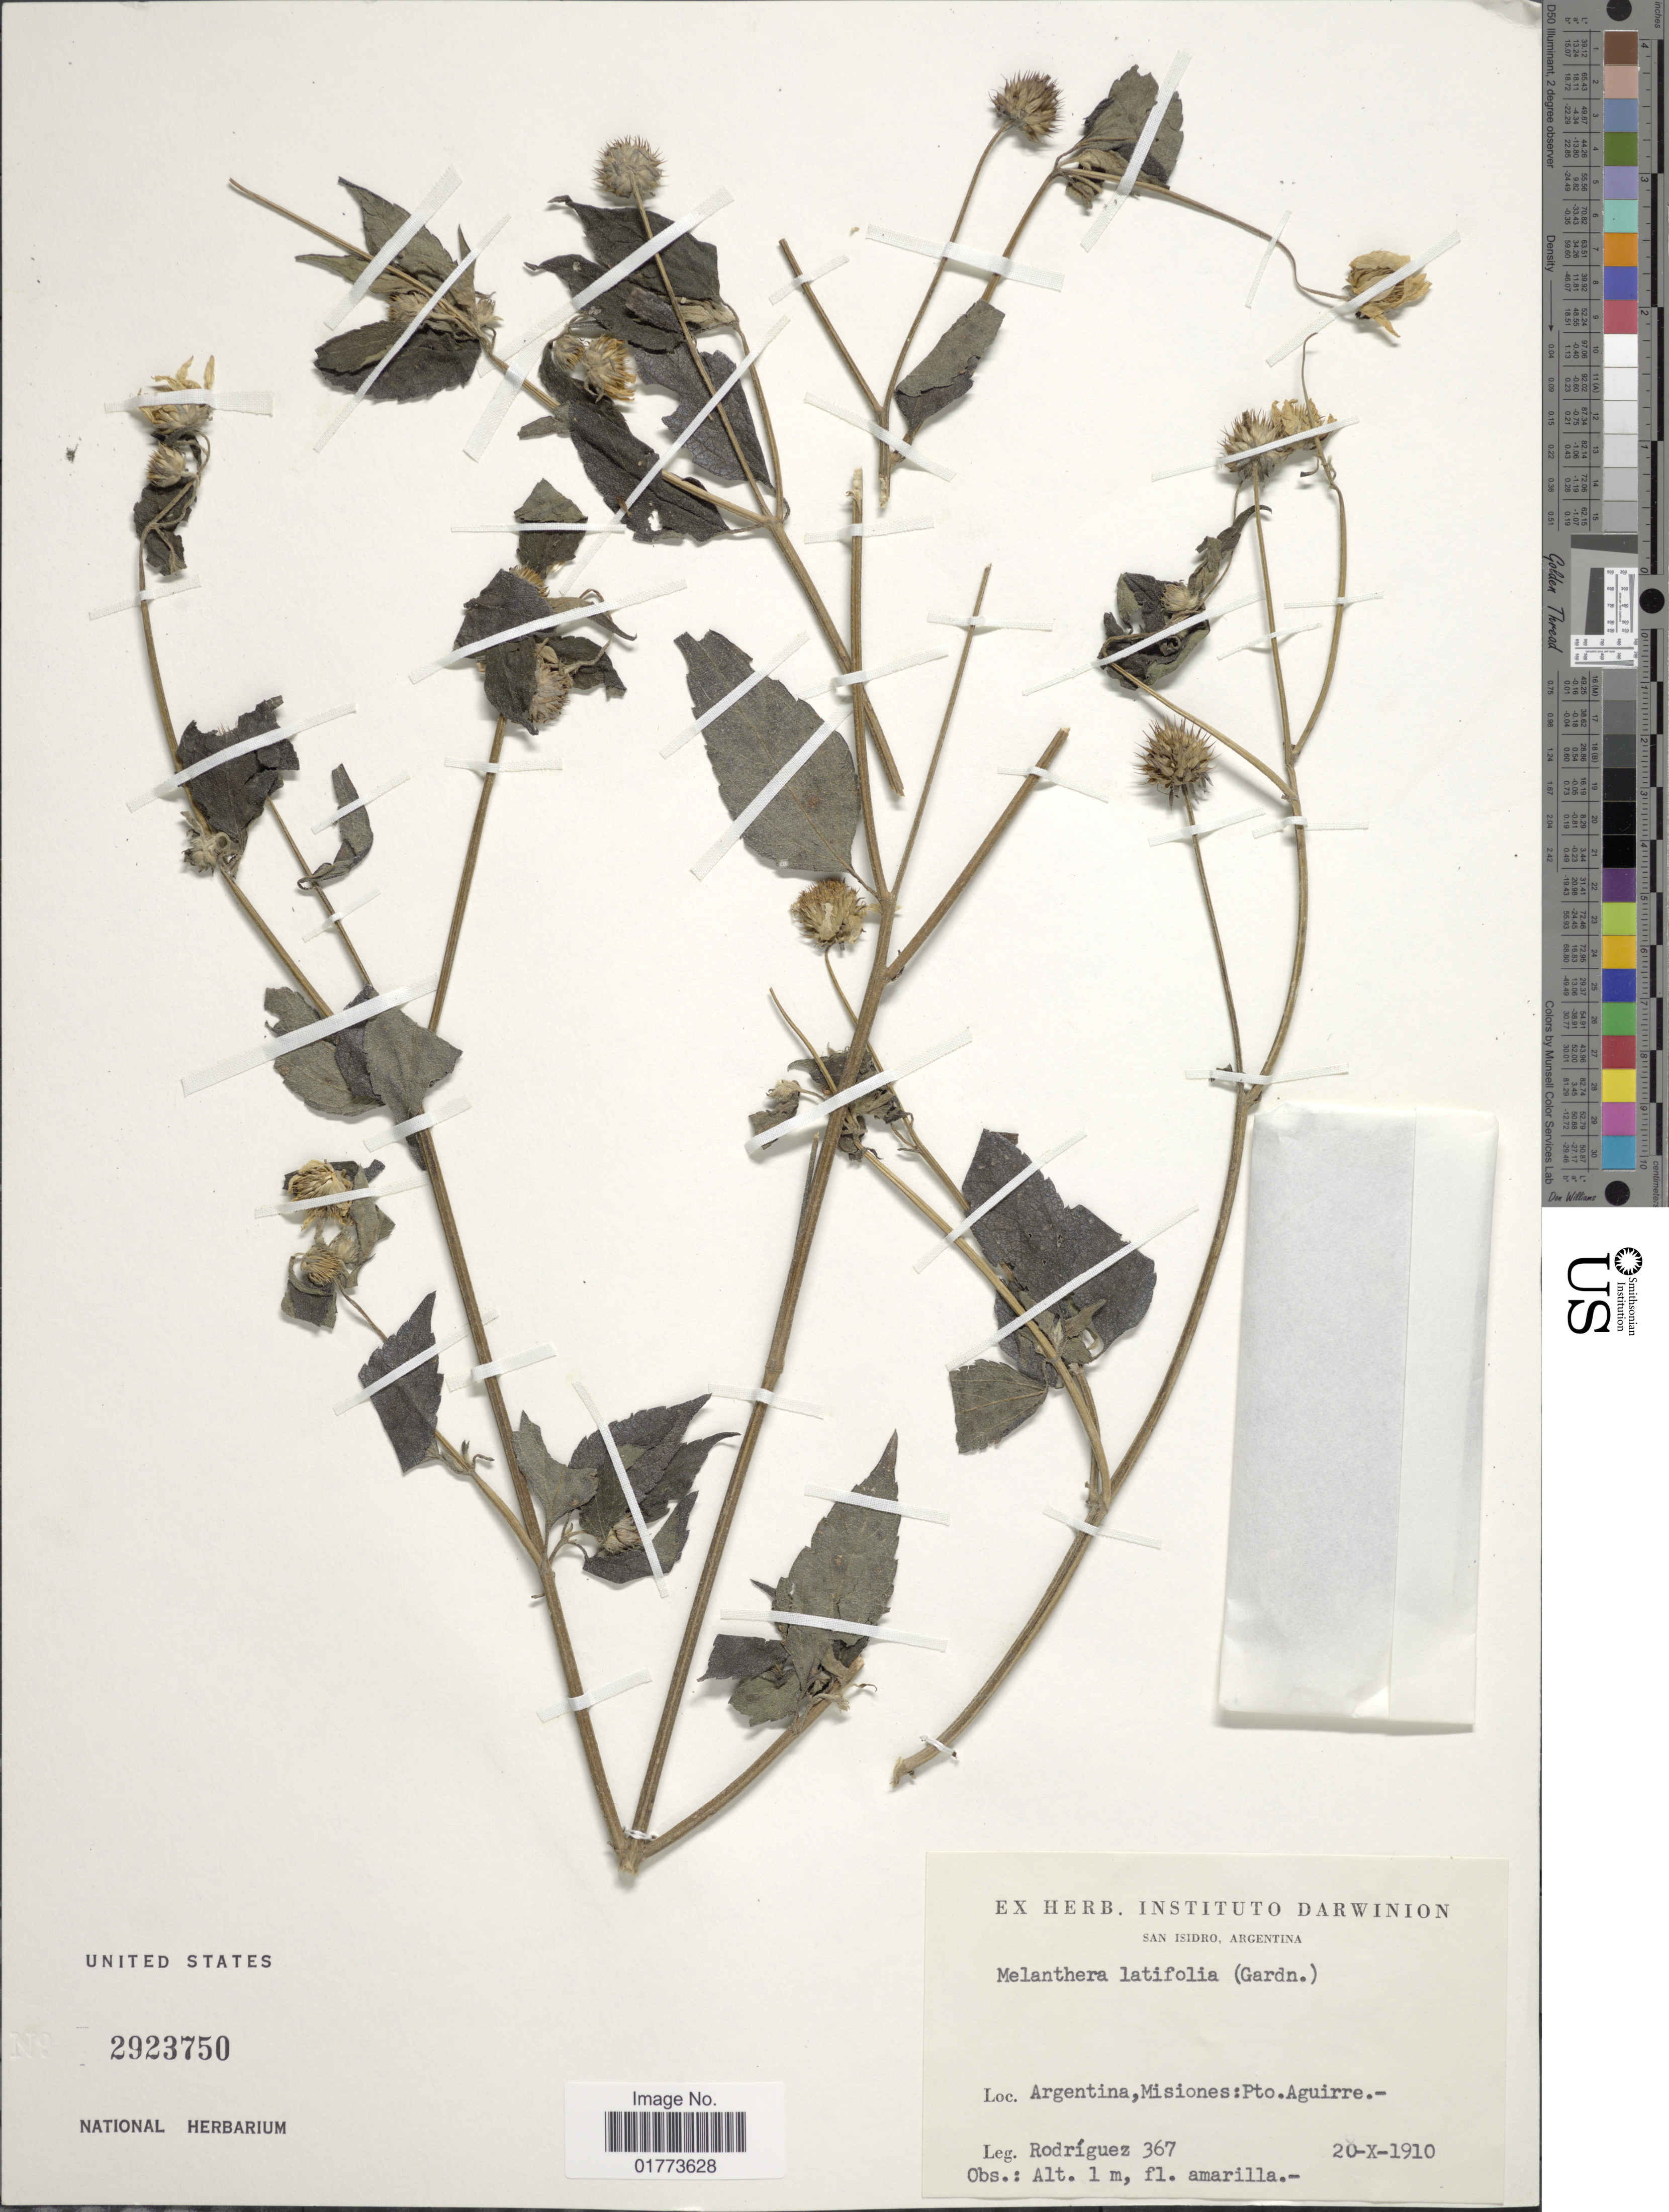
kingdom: Plantae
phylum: Tracheophyta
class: Magnoliopsida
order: Asterales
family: Asteraceae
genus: Melanthera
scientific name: Melanthera latifolia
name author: (Gardner)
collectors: Rodrigues, --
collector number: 367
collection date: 1910-10-20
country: Argentina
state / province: Misiones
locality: Pto. Aguirre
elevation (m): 1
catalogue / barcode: US 2923750